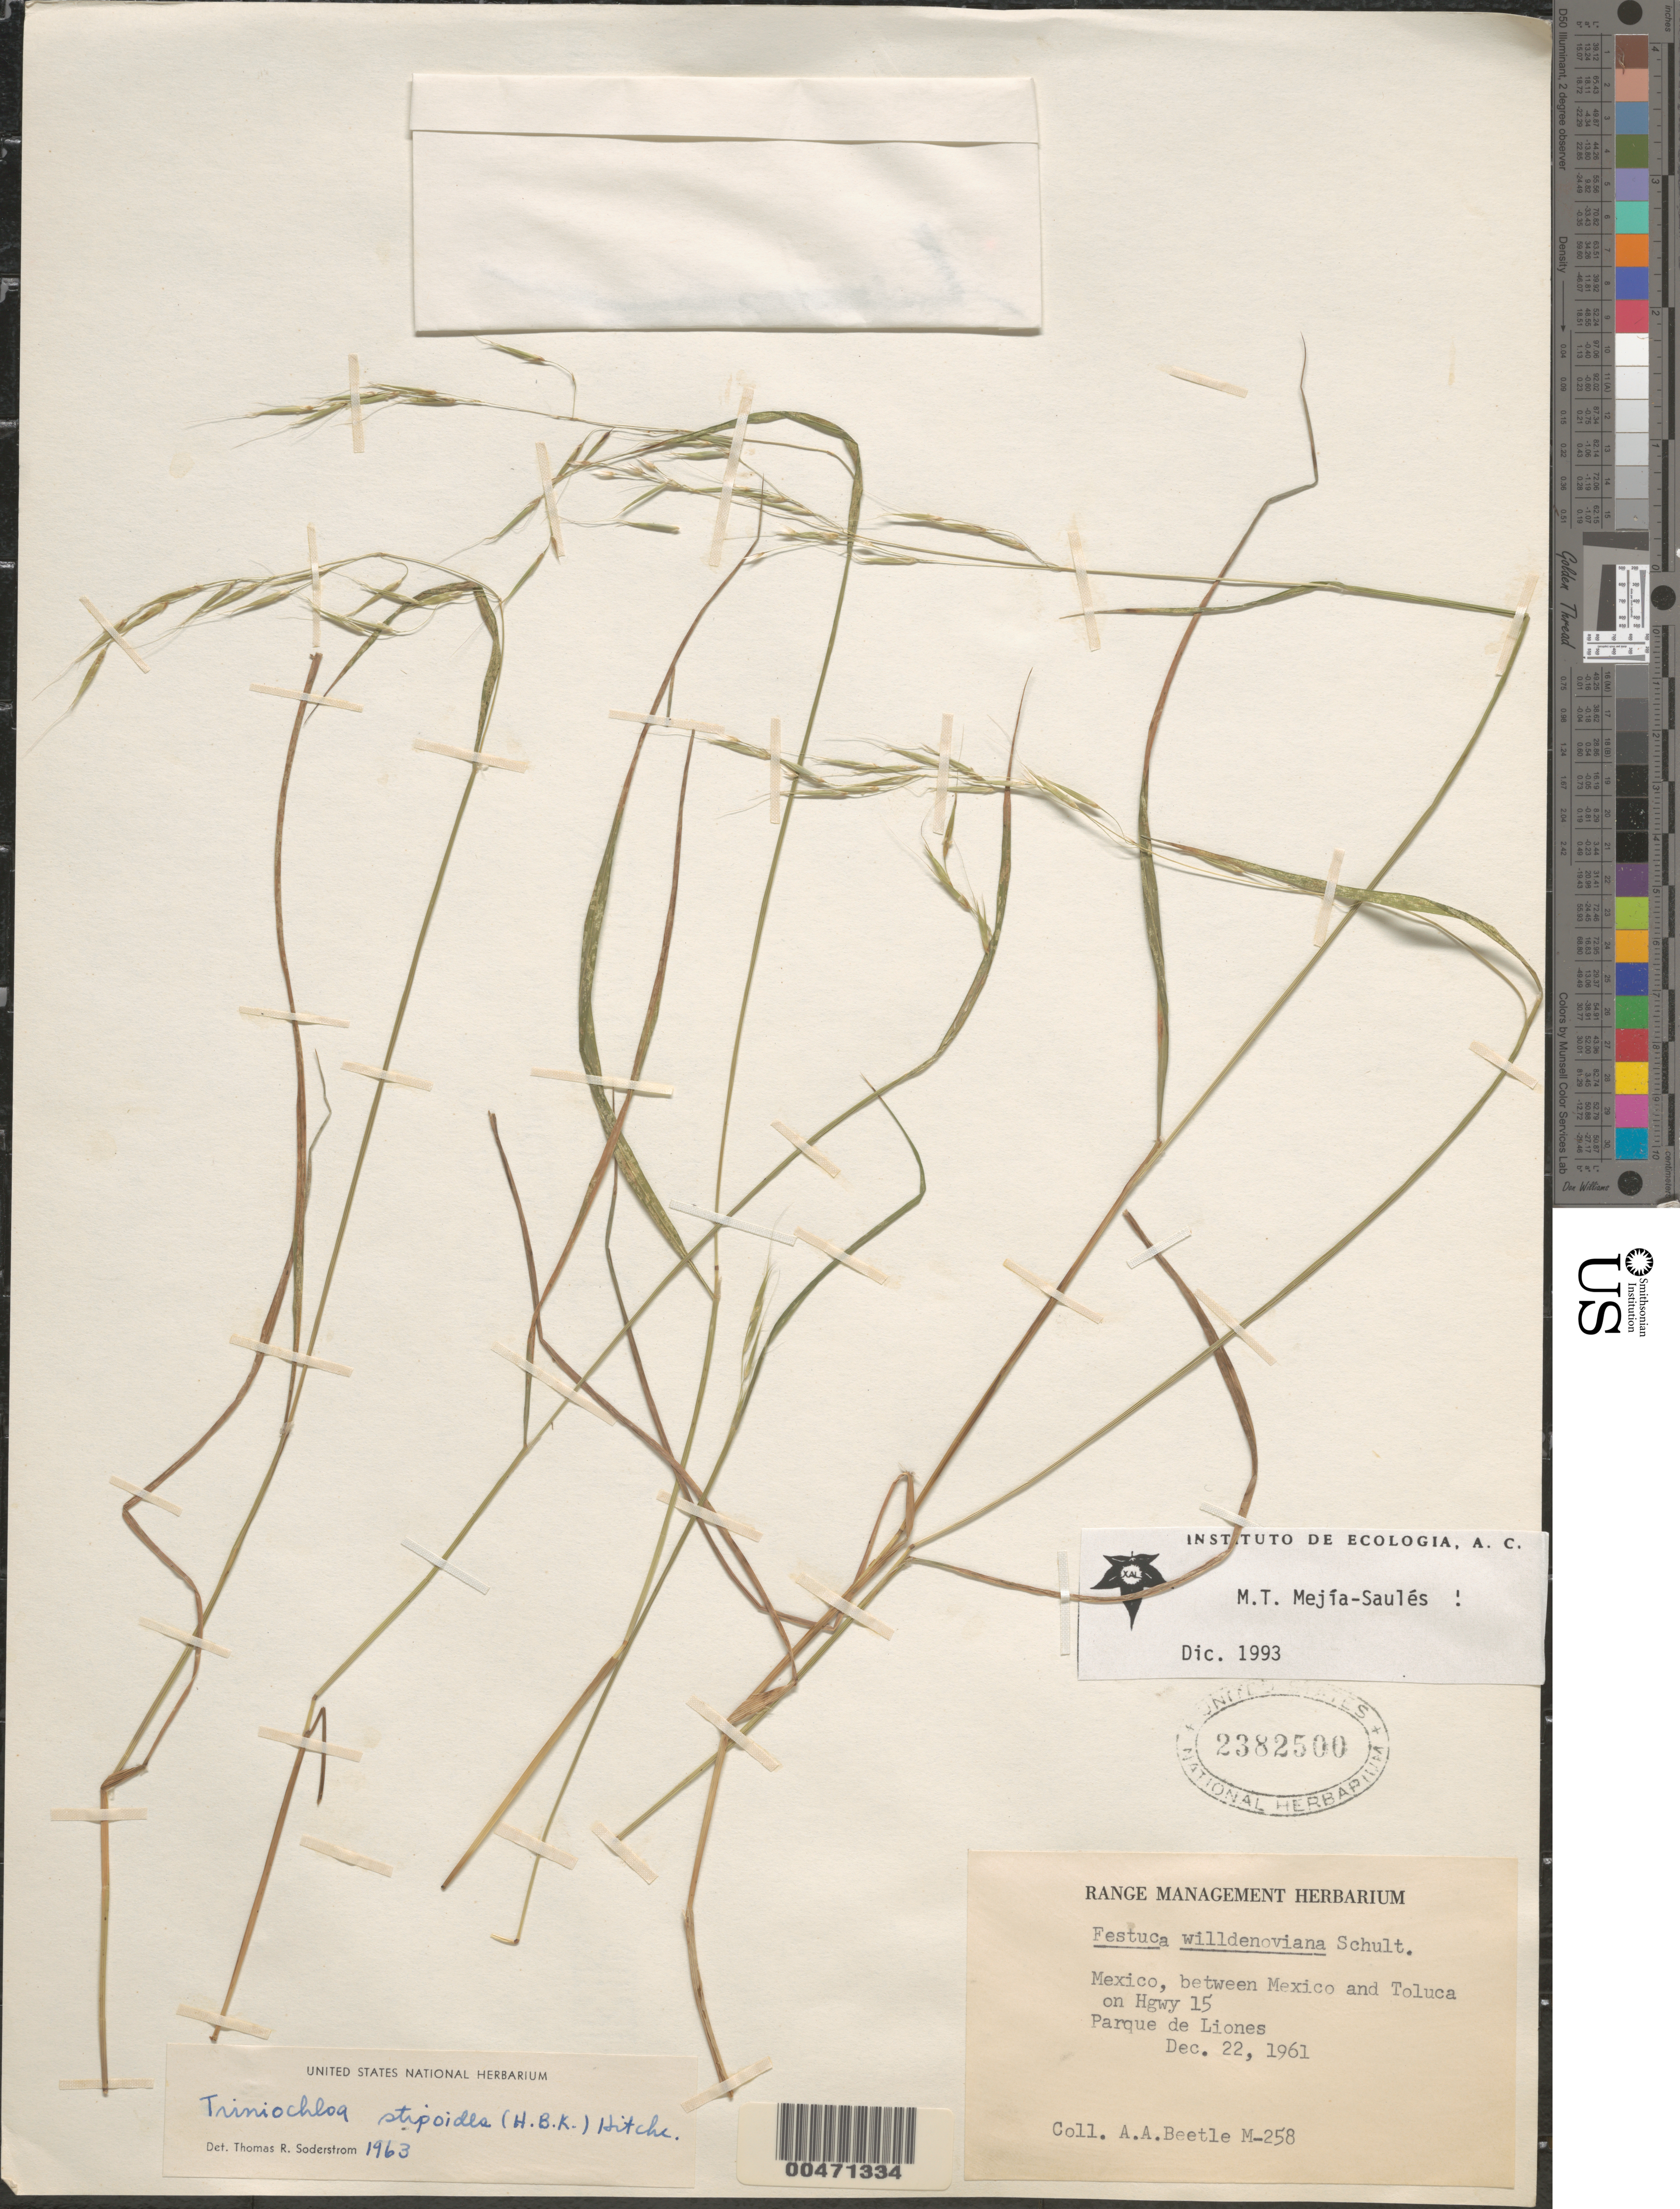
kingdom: Plantae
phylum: Tracheophyta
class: Liliopsida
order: Poales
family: Poaceae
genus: Triniochloa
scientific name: Triniochloa stipoides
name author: (Kunth) Hitchc.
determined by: Mejía-Sauls, M. T.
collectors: A. A. Beetle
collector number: M-258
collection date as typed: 22 Dec 1961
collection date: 1961-12-22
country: Mexico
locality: Between Mexico and Toluca on Hwy 15, Parque de Liones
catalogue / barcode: US 2382500